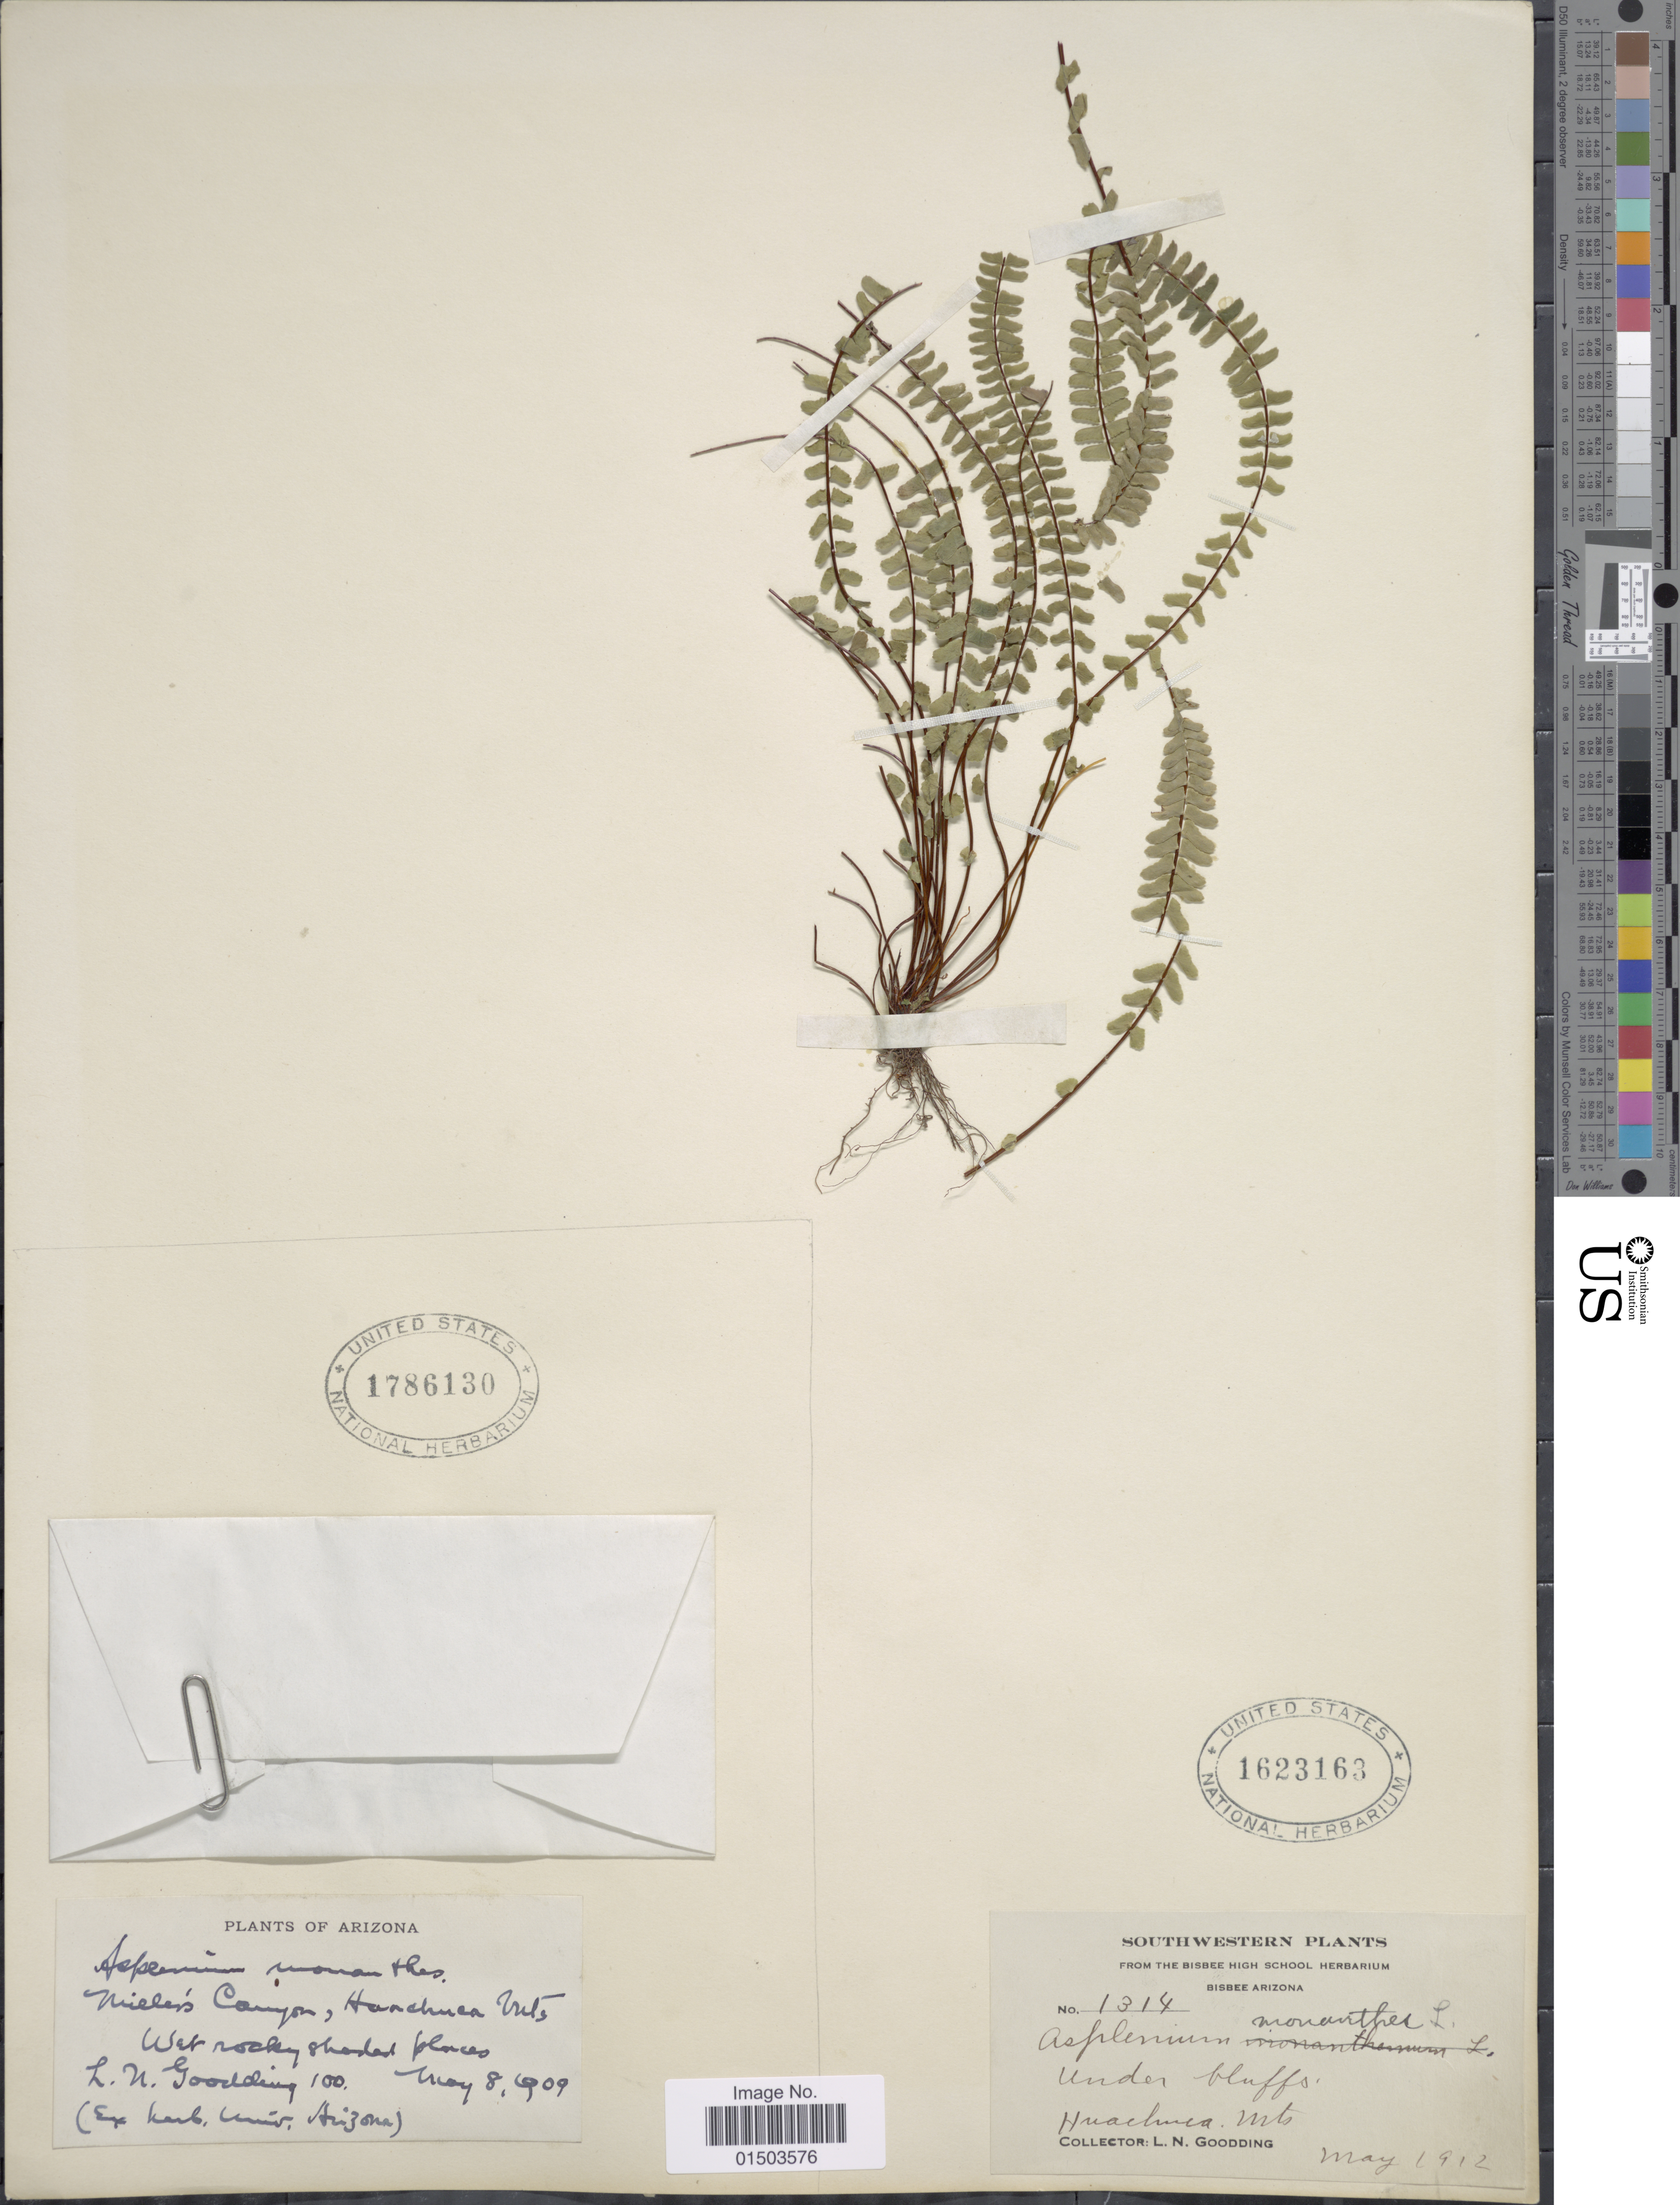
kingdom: Plantae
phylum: Tracheophyta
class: Polypodiopsida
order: Polypodiales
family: Aspleniaceae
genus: Asplenium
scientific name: Asplenium monanthes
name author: L.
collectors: L. N. Goodding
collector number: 1314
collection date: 1912-05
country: United States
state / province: Arizona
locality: Southwestern, Huachuca Mts. Bisbee Arizona.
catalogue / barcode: US 1623163